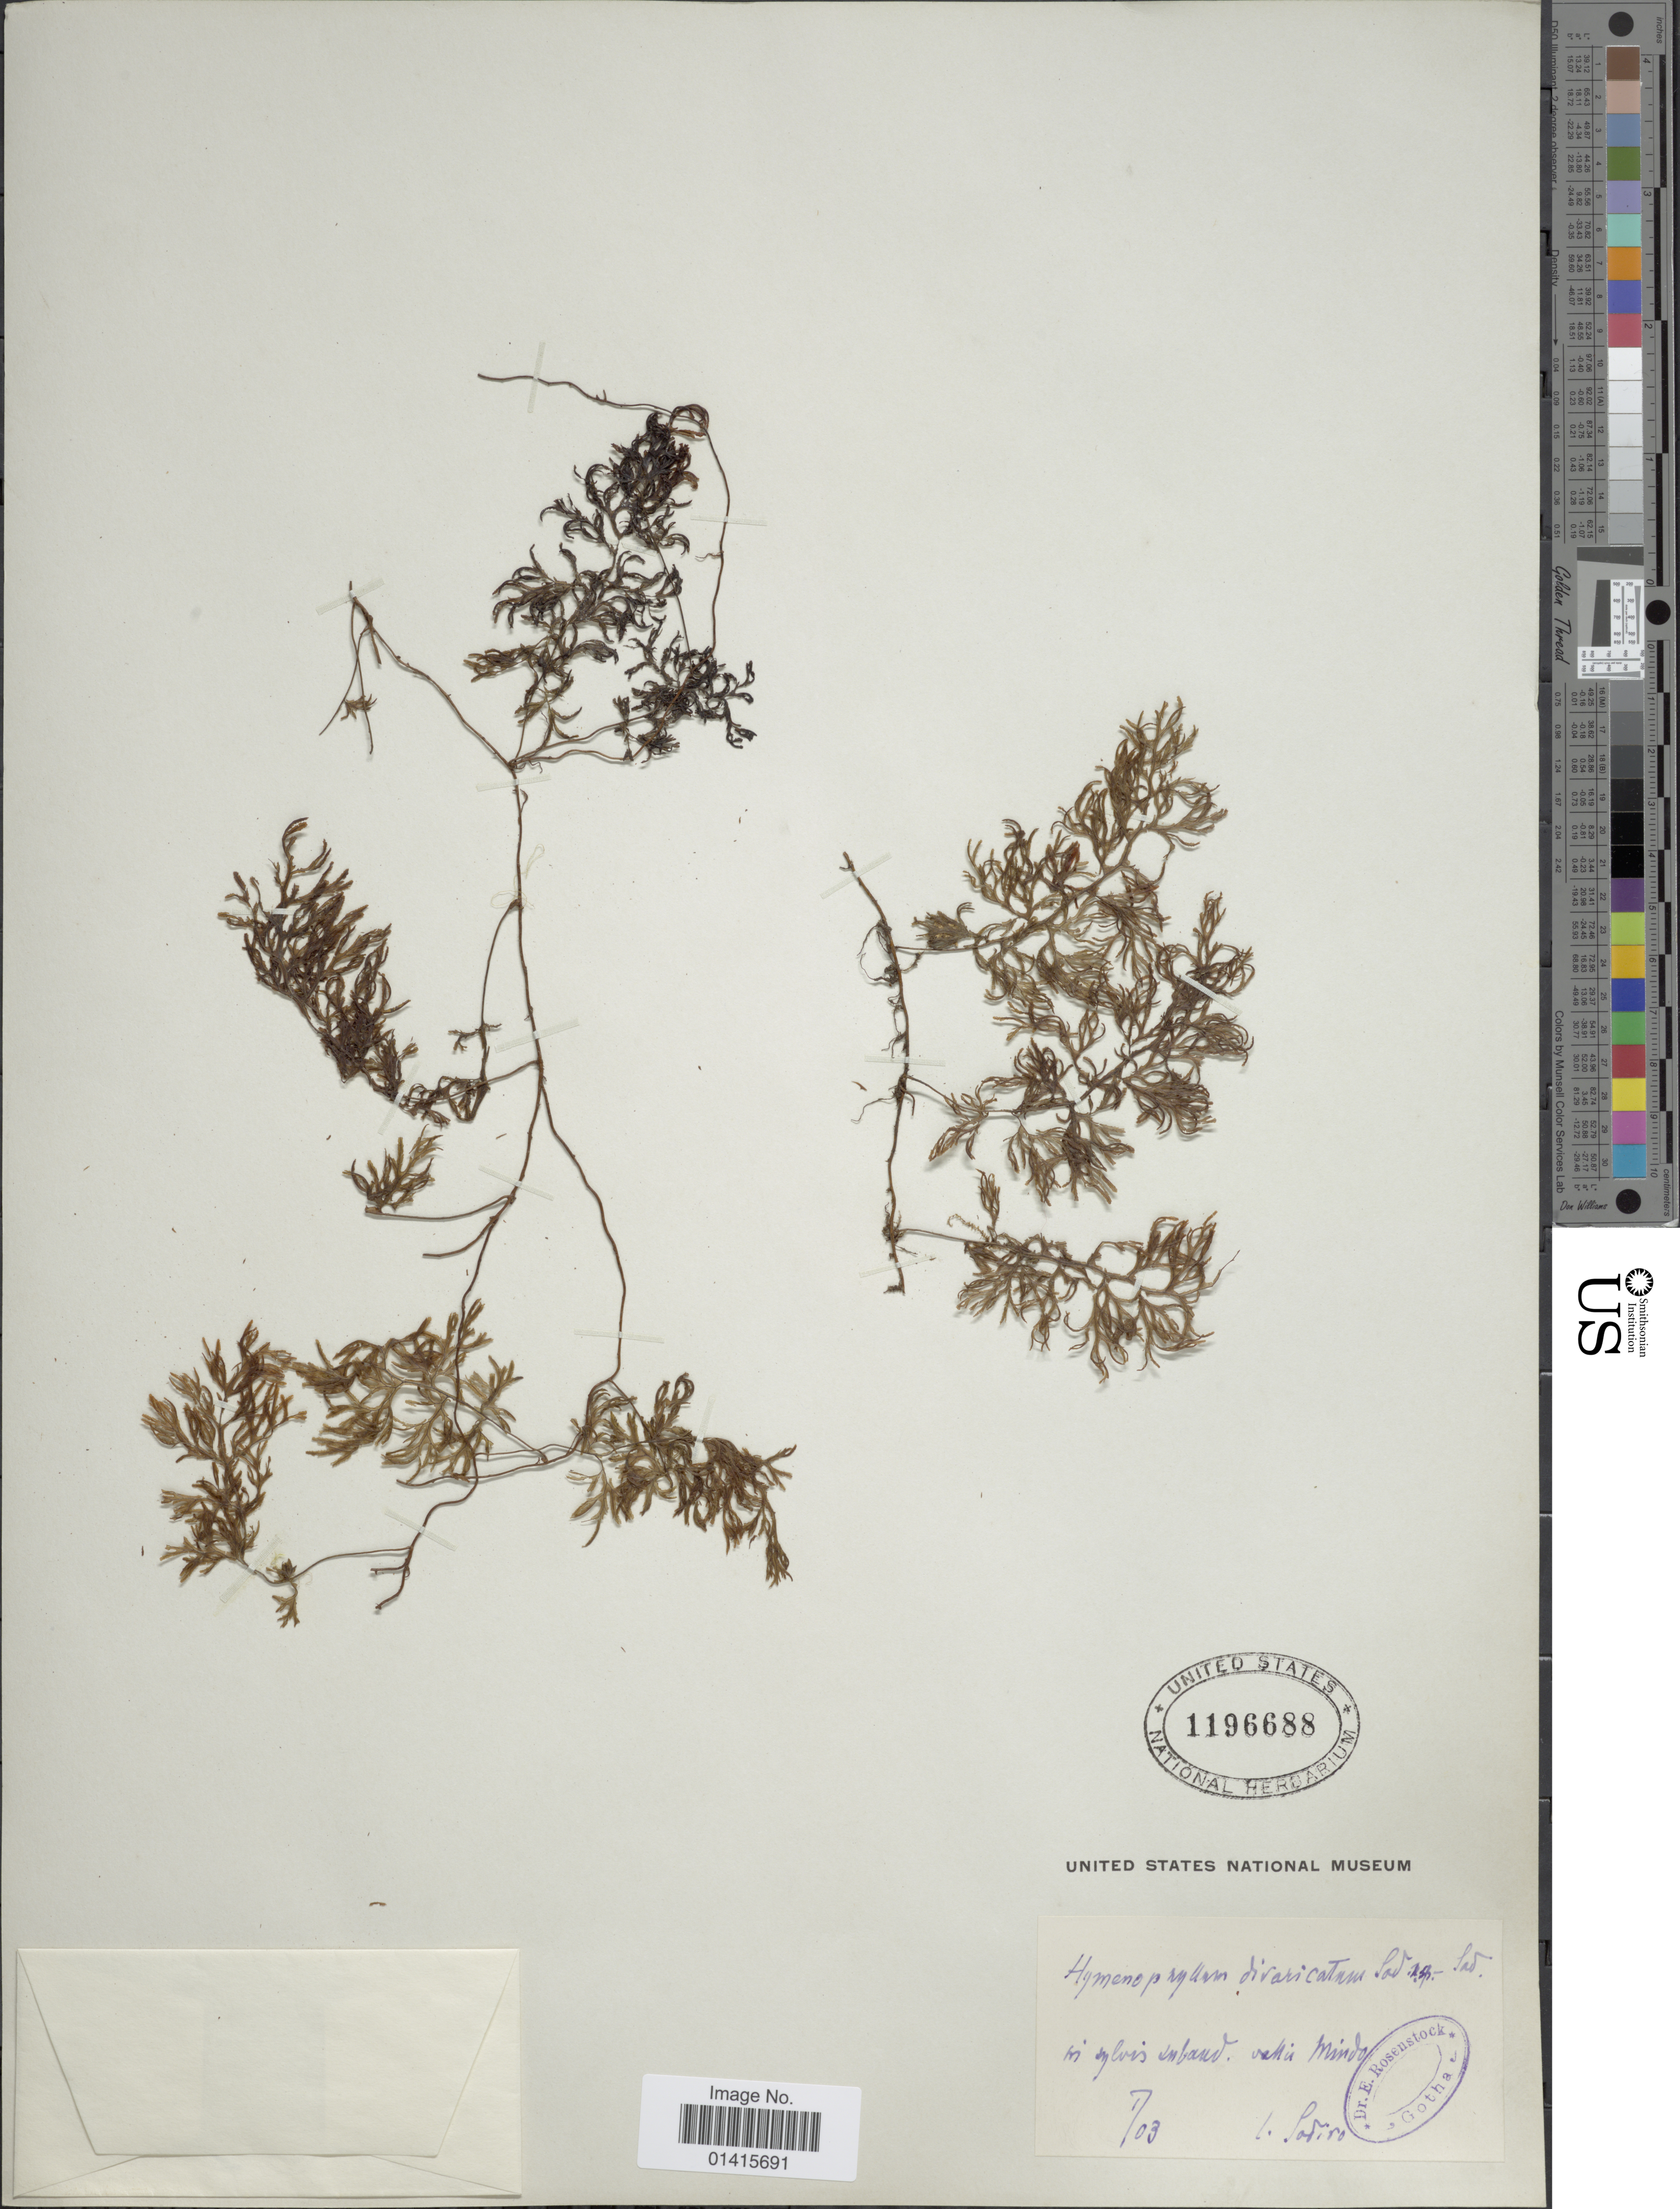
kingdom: Plantae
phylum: Tracheophyta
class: Polypodiopsida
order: Hymenophyllales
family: Hymenophyllaceae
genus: Hymenophyllum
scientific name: Hymenophyllum alveolatum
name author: C. Chr.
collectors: L. Sodiro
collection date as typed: Transcribed d/m/y: /1/3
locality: In sylvis [illegible text] Mindo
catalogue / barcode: US 1196688